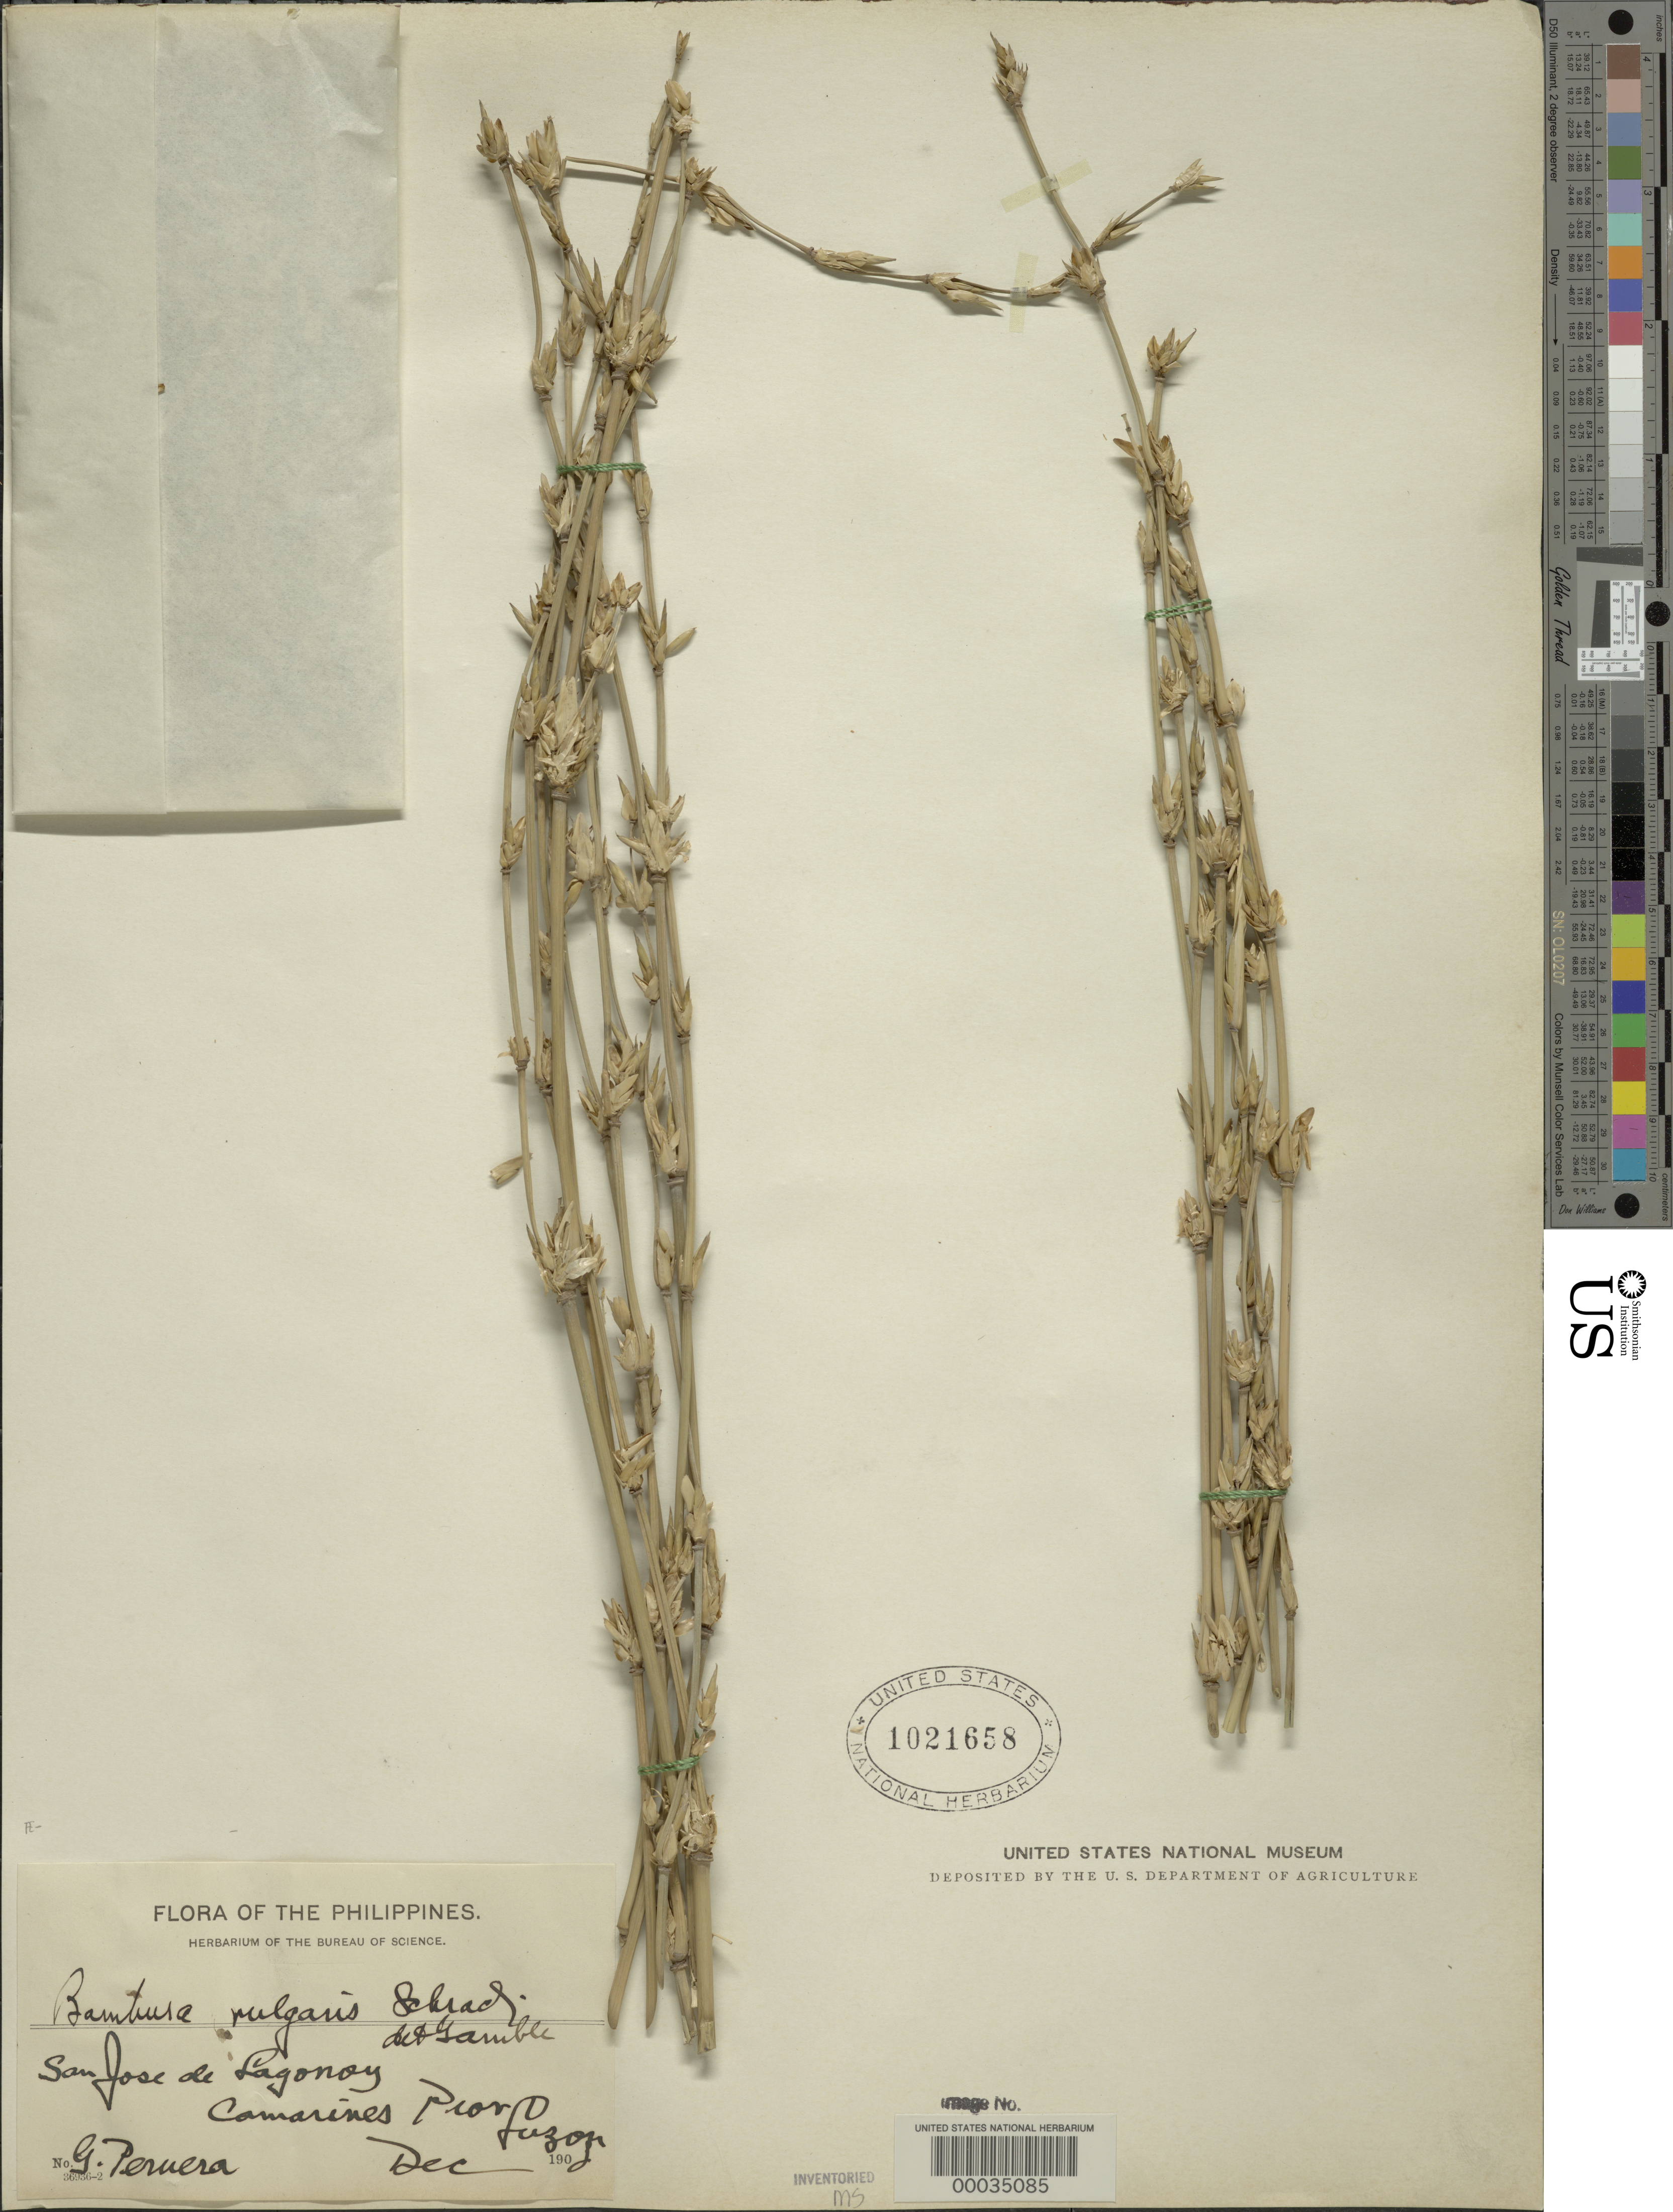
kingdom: Plantae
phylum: Tracheophyta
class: Liliopsida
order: Poales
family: Poaceae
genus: Bambusa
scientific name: Bambusa vulgaris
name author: Schrad. ex J.C. Wendl.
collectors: G. Peruera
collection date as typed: Dec 1903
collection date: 1903-12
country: Philippines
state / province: Bicol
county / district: Camarines Sur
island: Luzon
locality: San jose de lagonoy, camarines prov.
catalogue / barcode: US 1021658